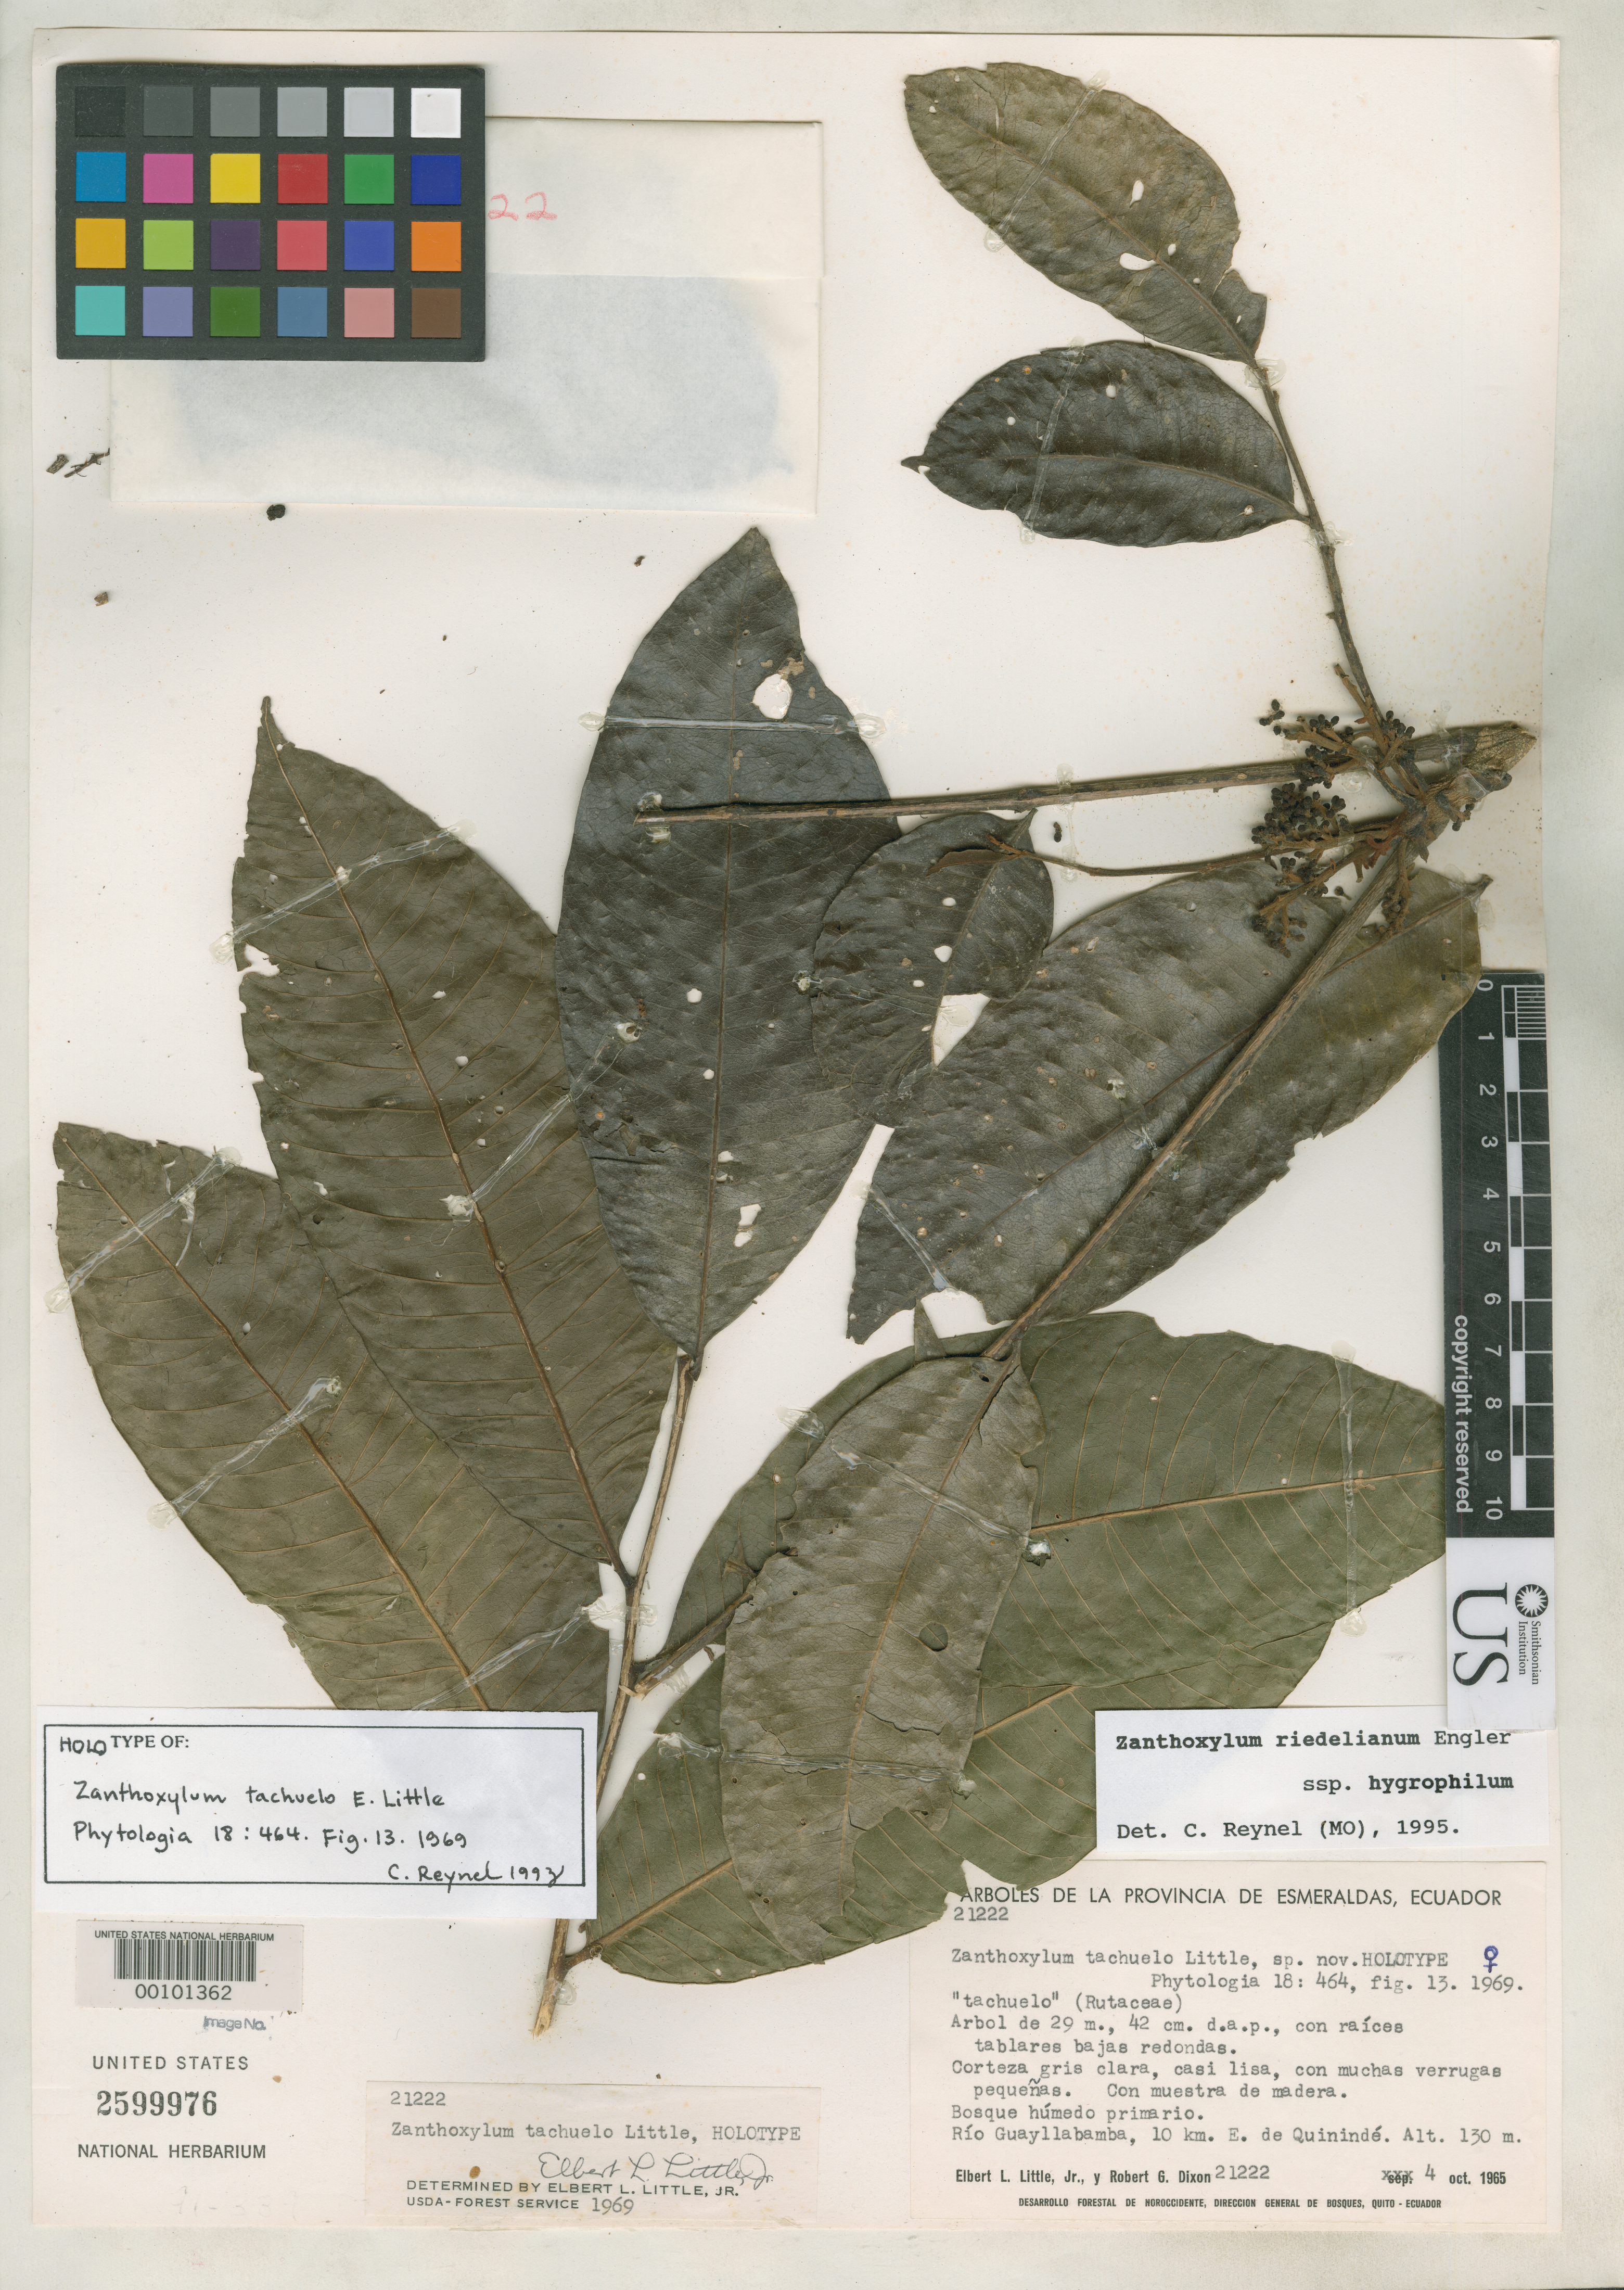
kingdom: Plantae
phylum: Tracheophyta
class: Magnoliopsida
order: Sapindales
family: Rutaceae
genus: Zanthoxylum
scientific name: Zanthoxylum tachuelo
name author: Little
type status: Holotype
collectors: E. L. Little & R. G. Dixon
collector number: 21222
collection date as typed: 04 Oct 1965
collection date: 1965-10-04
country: Ecuador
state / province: Esmeraldas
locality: Rio Guayllabamba, 10 km E of Quininde.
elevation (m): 130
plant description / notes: One of two consecutively numbered US sheets (USNH 2599976, 2599977) both originally labeled as "holotype" by Little although protologue does not specify holotype mounted on multiple sheets. A third sheet (USNH 2599978) is labeled "Type collection".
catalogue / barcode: US 2599976